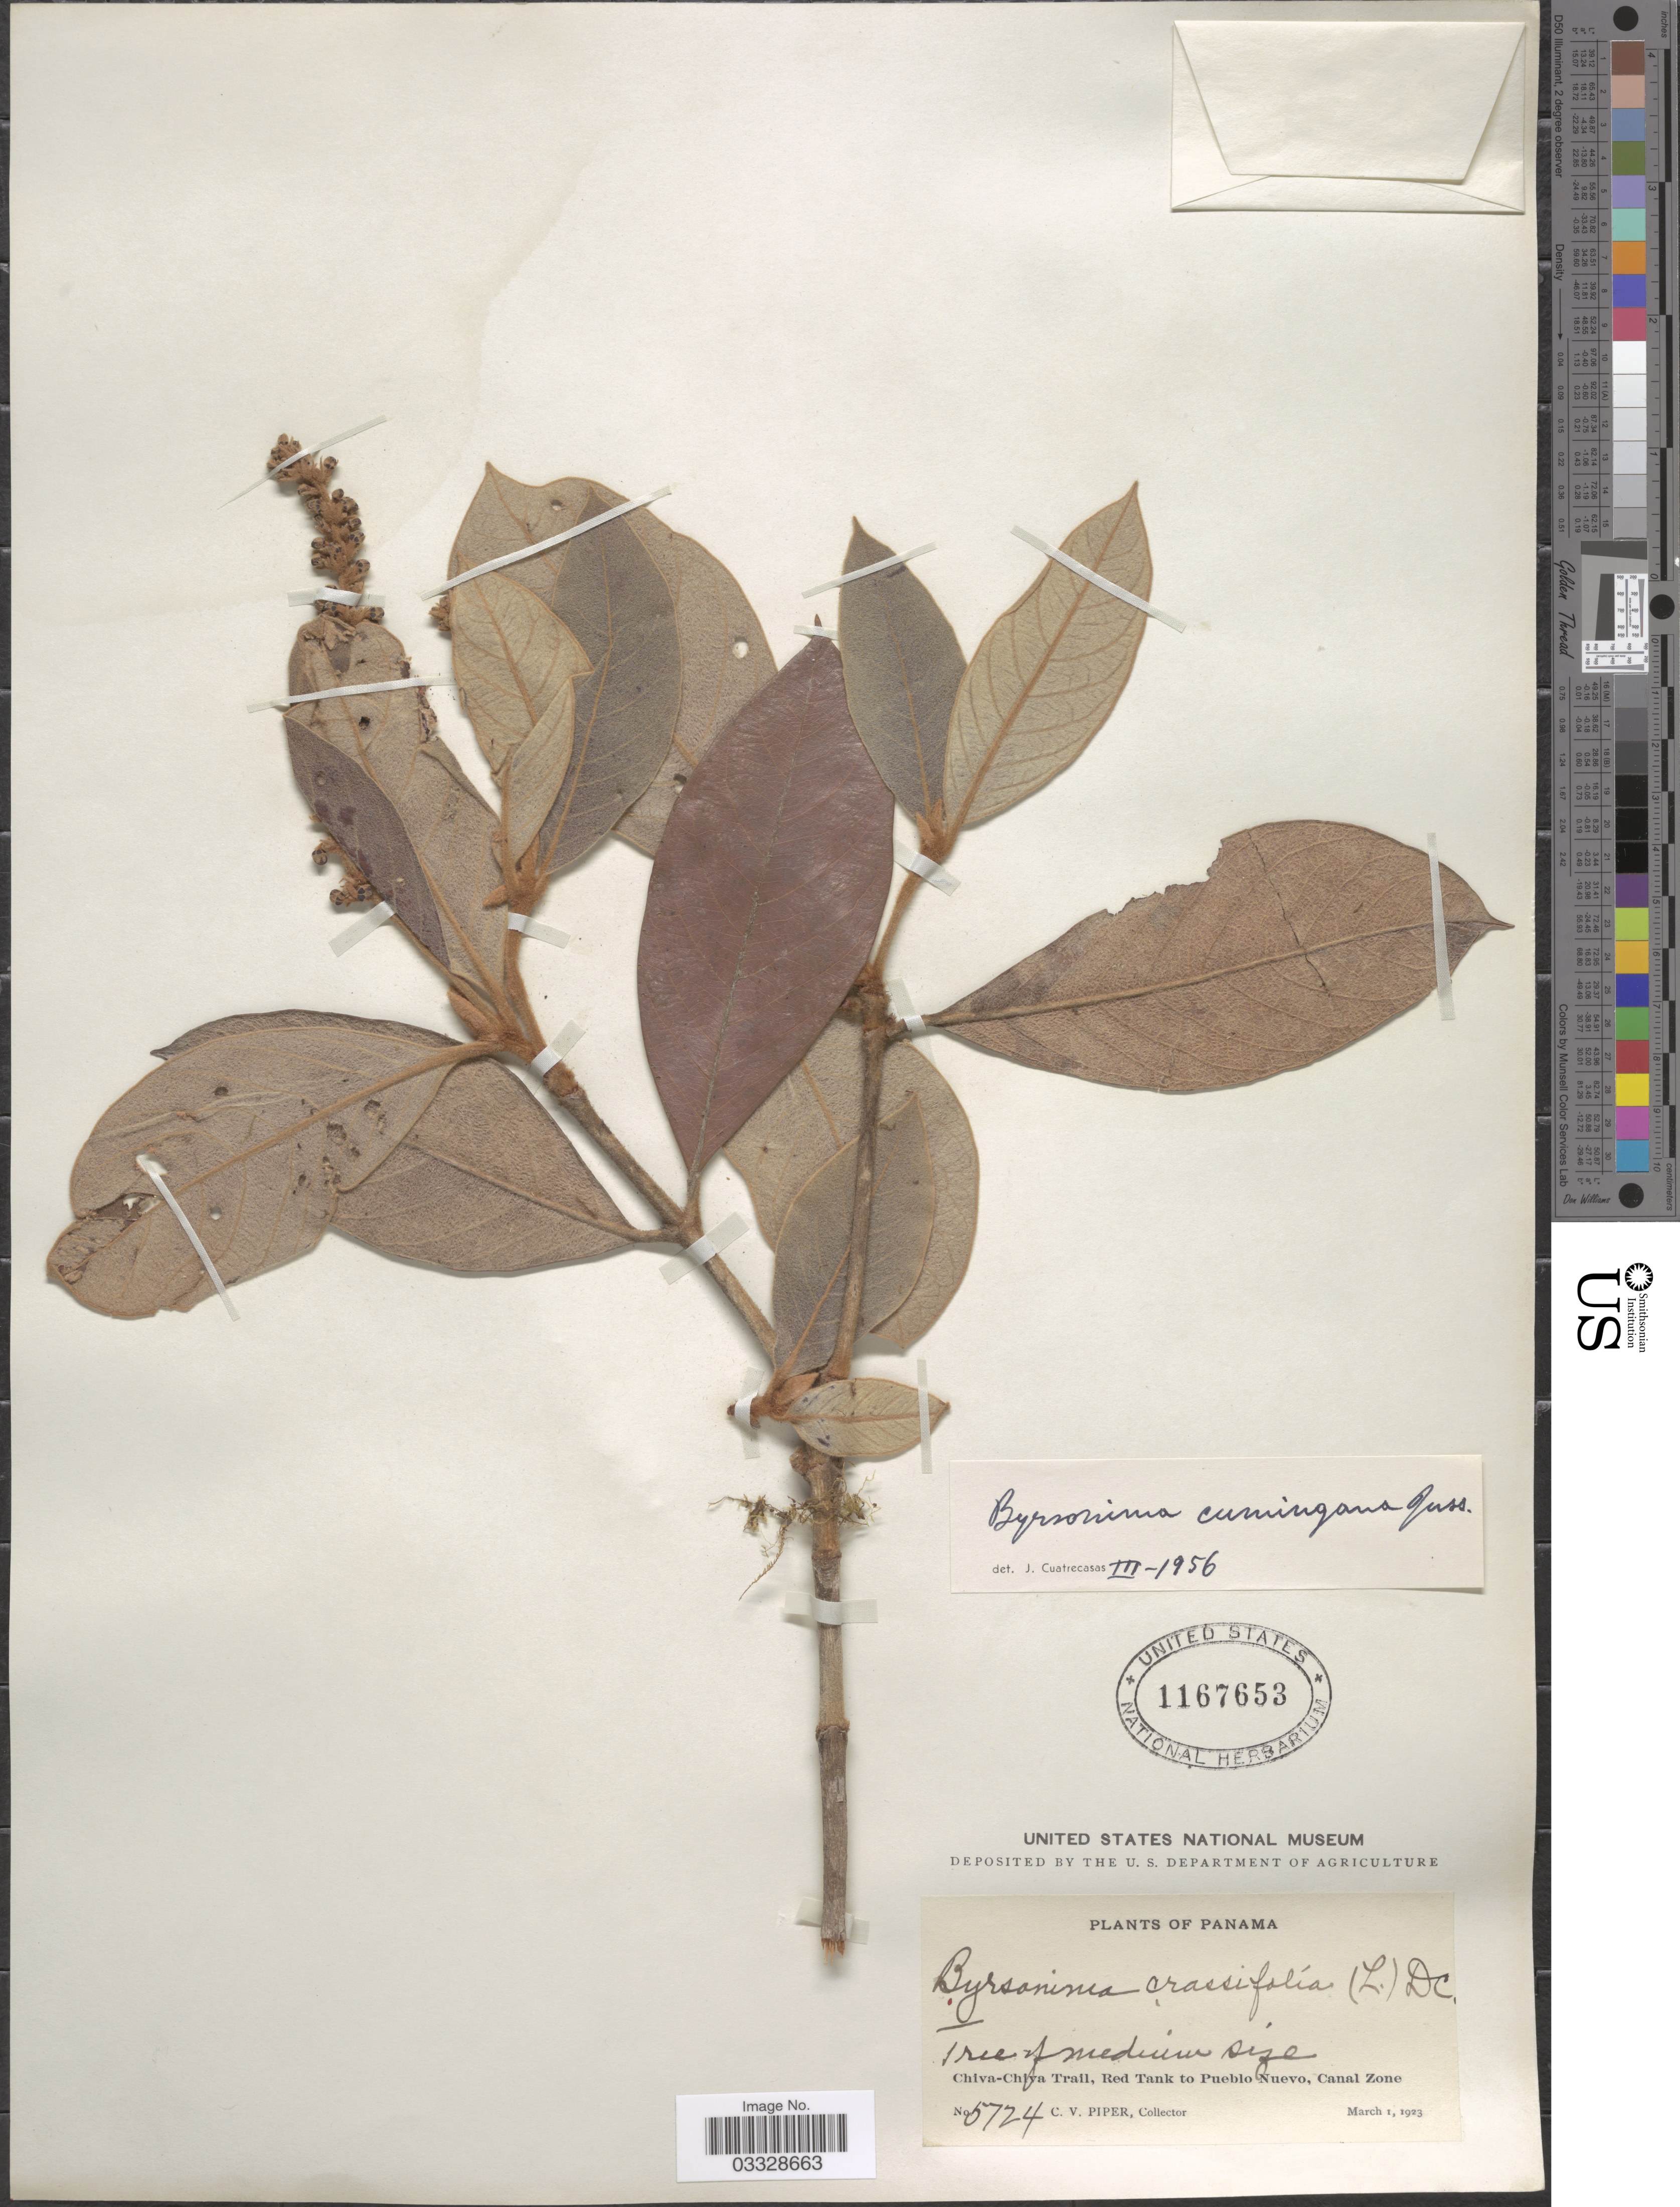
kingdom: Plantae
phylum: Tracheophyta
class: Magnoliopsida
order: Malpighiales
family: Malpighiaceae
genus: Byrsonima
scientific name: Byrsonima crassifolia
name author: (L.) Kunth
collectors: C. V. Piper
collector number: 5724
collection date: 1923-03-01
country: Panama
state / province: Panamá / Panamá Oeste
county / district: Canal Zone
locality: Chiva-Chiva Trail, Red Tank to Pueblo Nuevo.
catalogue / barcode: US 1167653